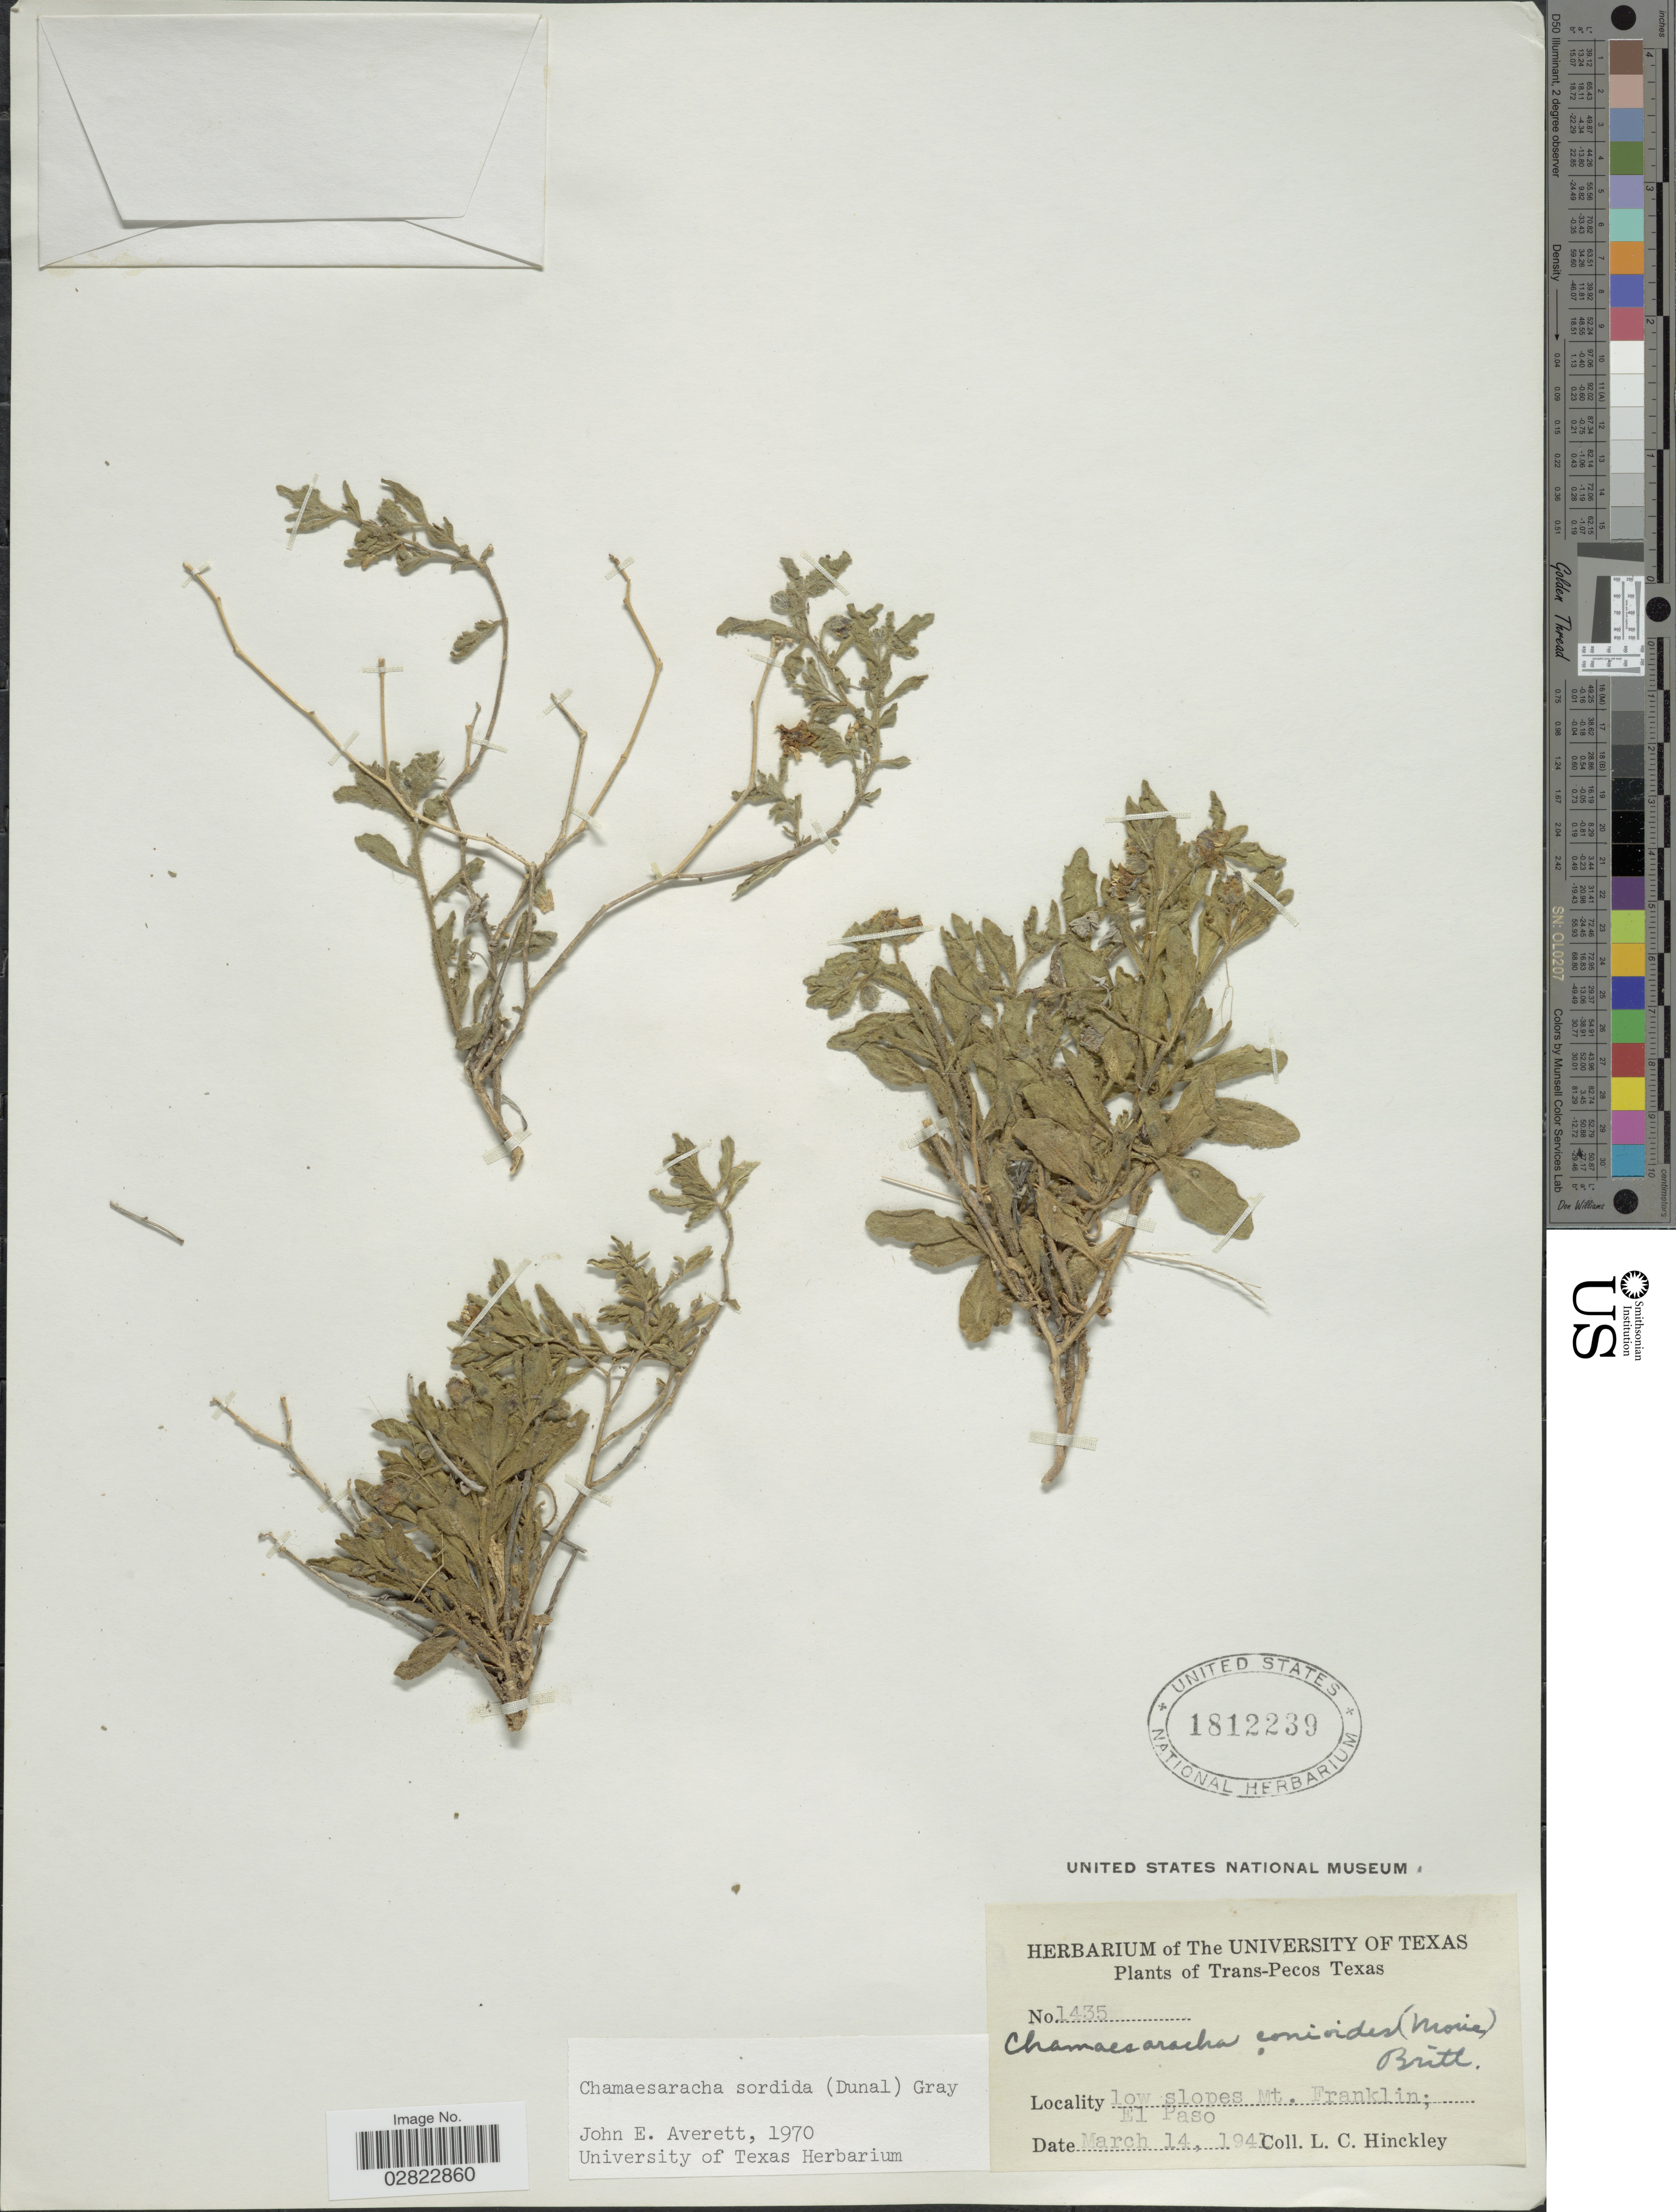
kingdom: Plantae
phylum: Tracheophyta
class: Magnoliopsida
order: Solanales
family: Solanaceae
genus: Chamaesaracha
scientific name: Chamaesaracha sordida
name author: (Dunal) S.F. Gray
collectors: L. Hinckley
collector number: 1435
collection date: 1941-03-14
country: United States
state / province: Texas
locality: Trans-Pecos Texas, Low slopes Mt. Franklin, El Paso.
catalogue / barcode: US 1812239